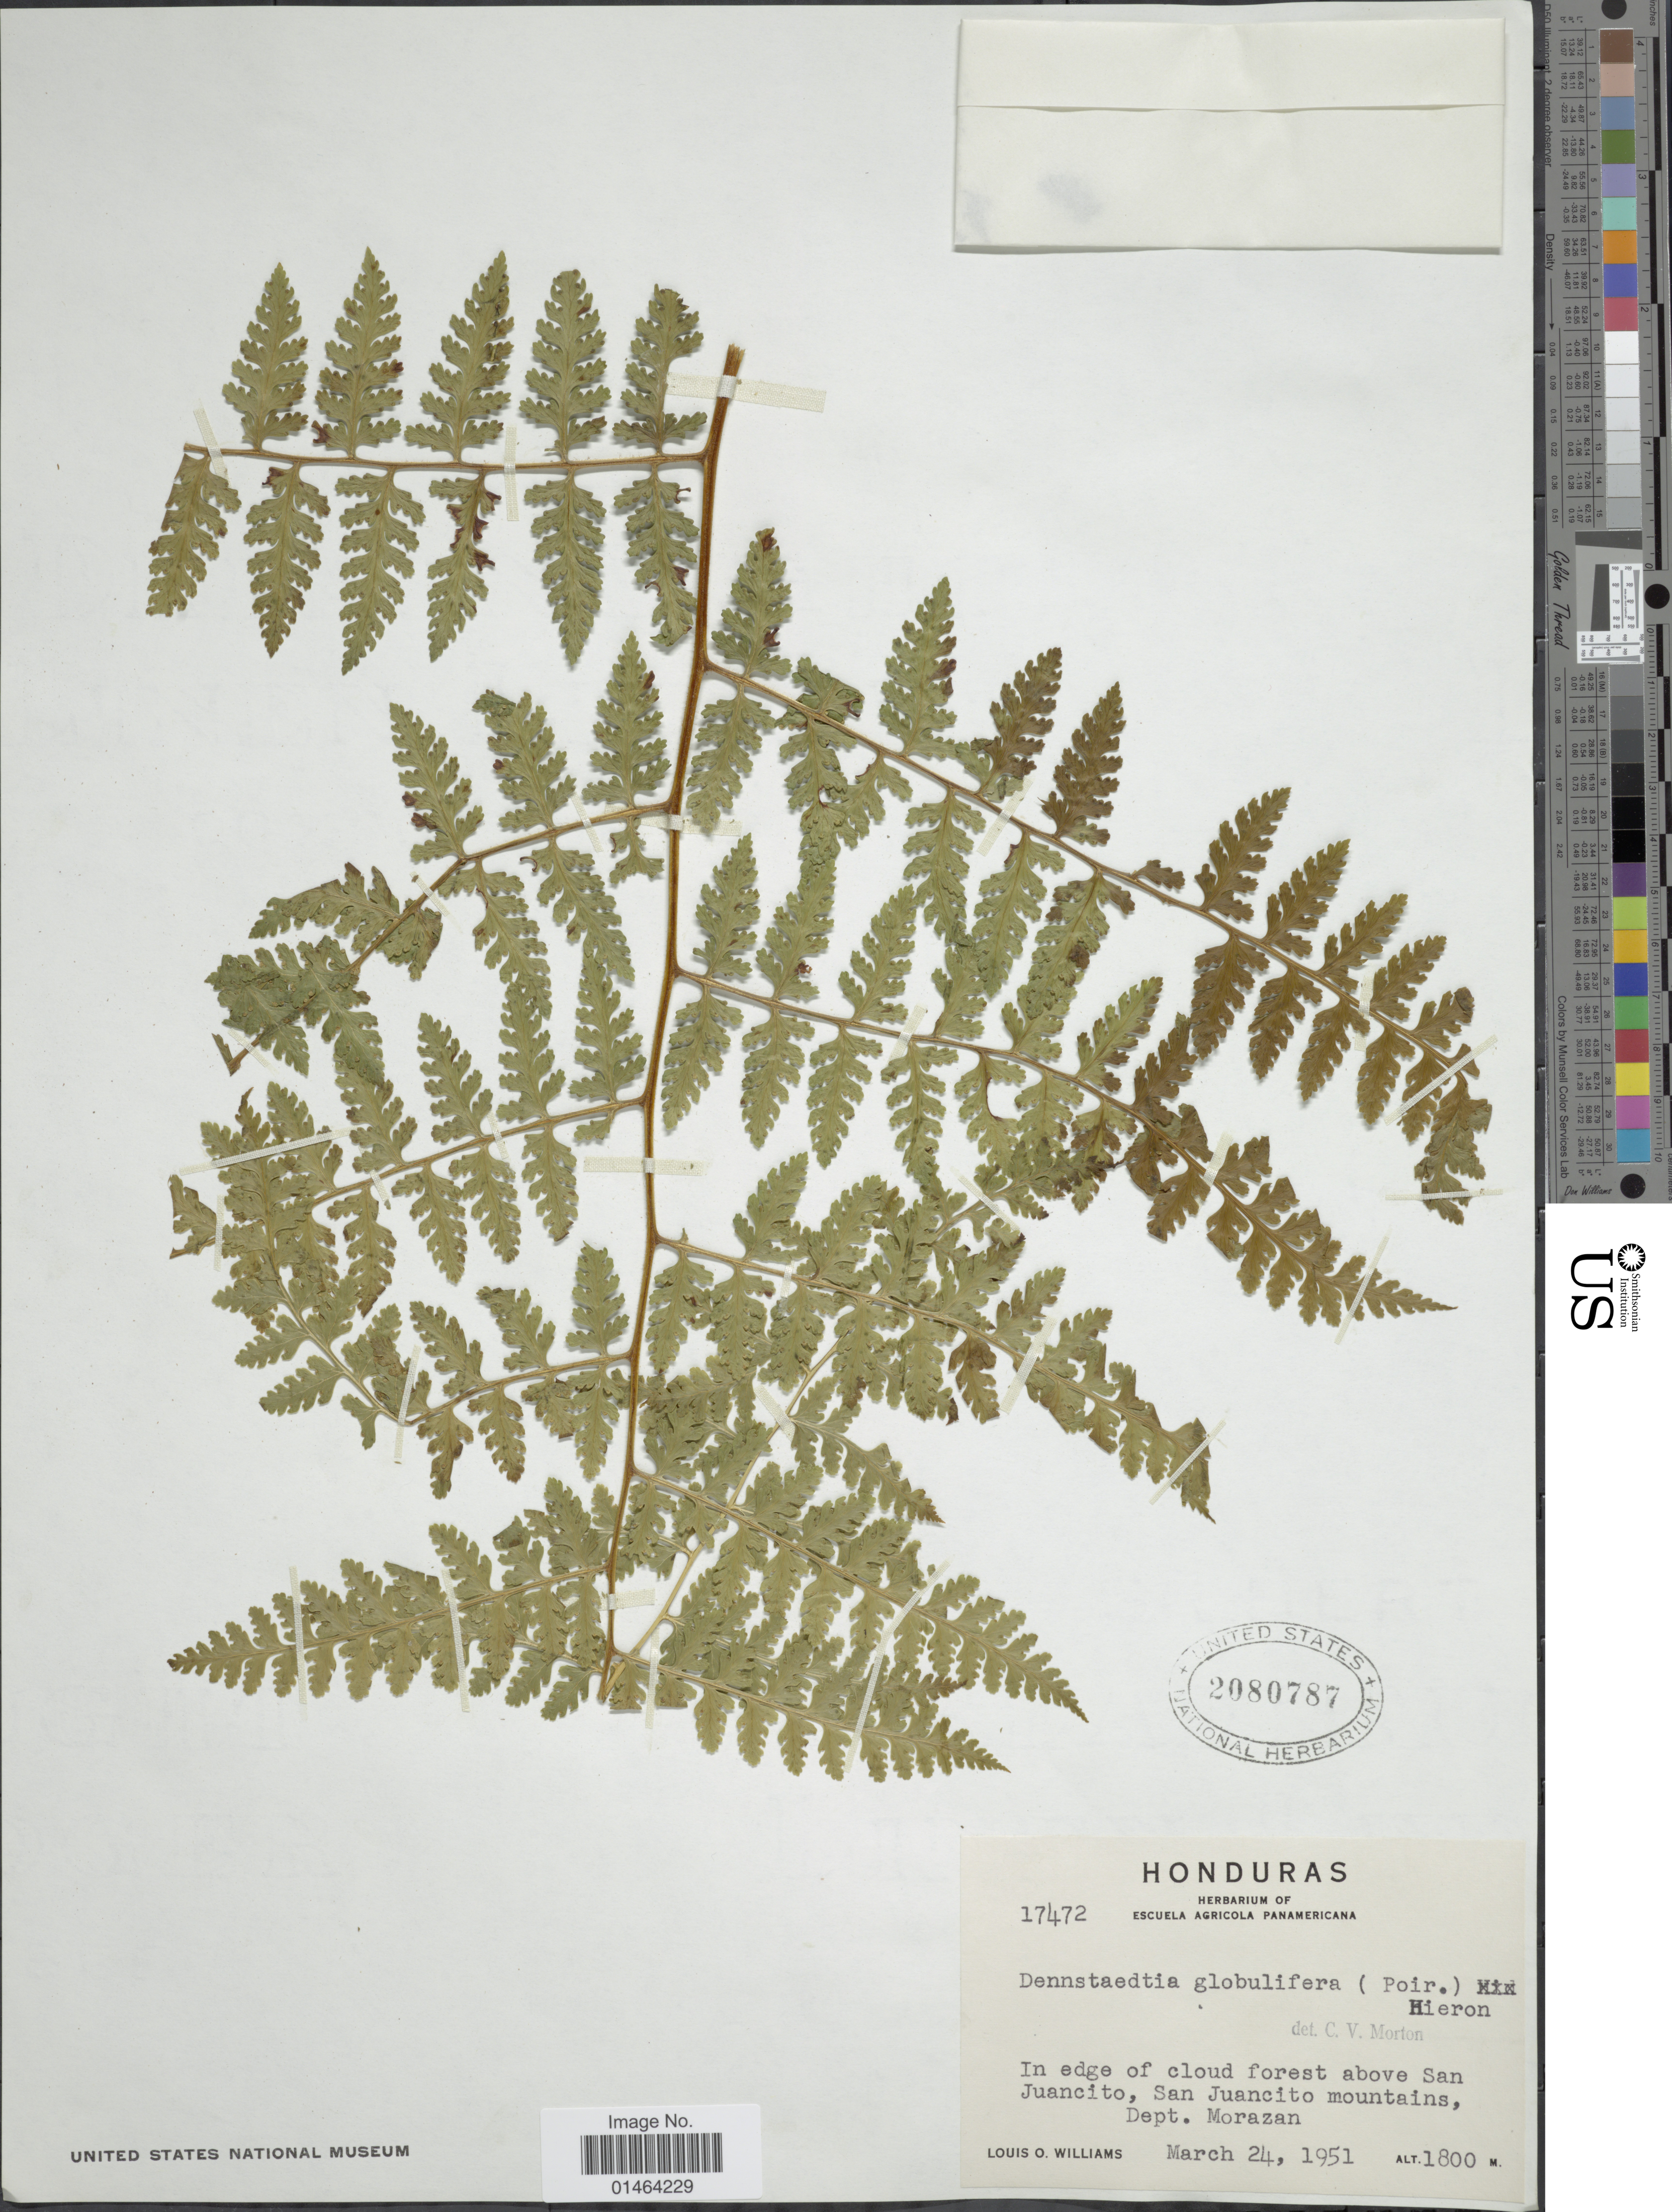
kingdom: Plantae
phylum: Tracheophyta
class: Polypodiopsida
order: Polypodiales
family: Dennstaedtiaceae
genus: Dennstaedtia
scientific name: Dennstaedtia globulifera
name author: (Poir.) Hieron.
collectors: L. O. Williams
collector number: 17472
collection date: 1951-03-24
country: Honduras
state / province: Fco. Morazán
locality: In edge of cloud forest above San Juancito, San Juancito mountains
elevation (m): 1800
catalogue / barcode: US 2080787